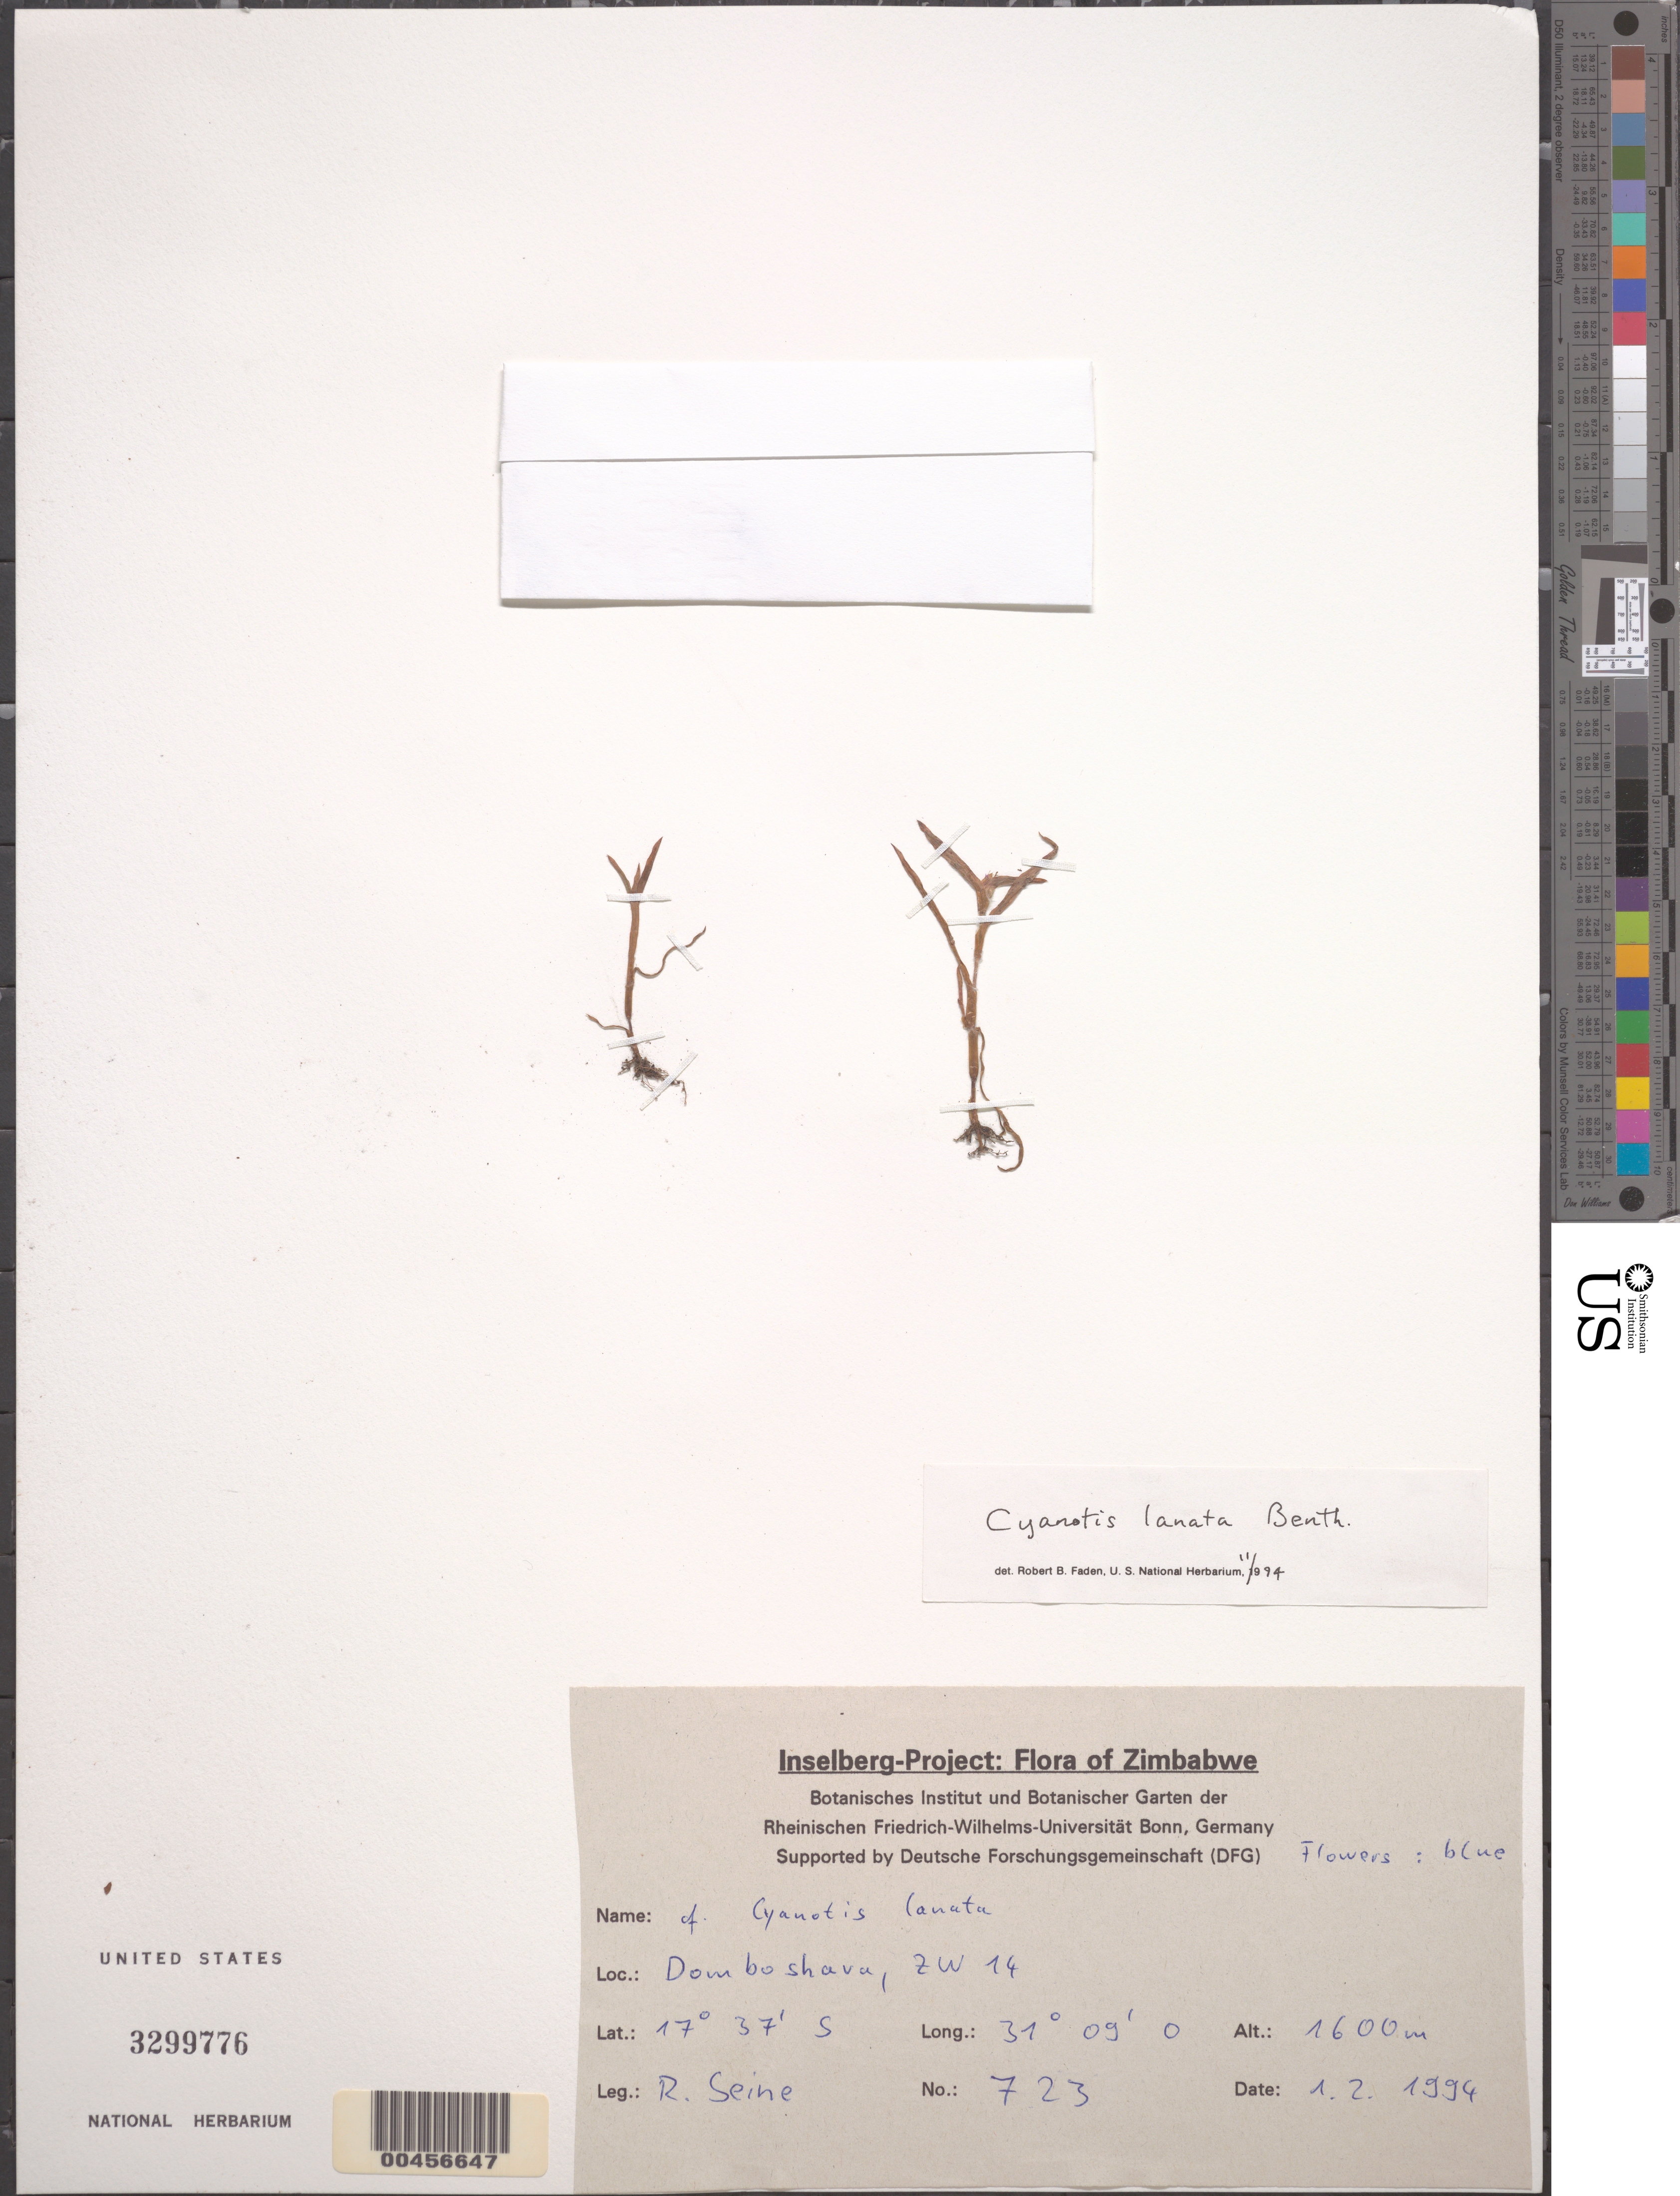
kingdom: Plantae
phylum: Tracheophyta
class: Liliopsida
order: Commelinales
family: Commelinaceae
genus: Cyanotis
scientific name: Cyanotis lanata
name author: Benth.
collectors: R. Seine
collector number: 723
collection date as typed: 01 Feb 1994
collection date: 1994-02-01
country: Zimbabwe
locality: Domboshava, zw14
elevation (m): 1600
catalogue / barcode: US 3299776